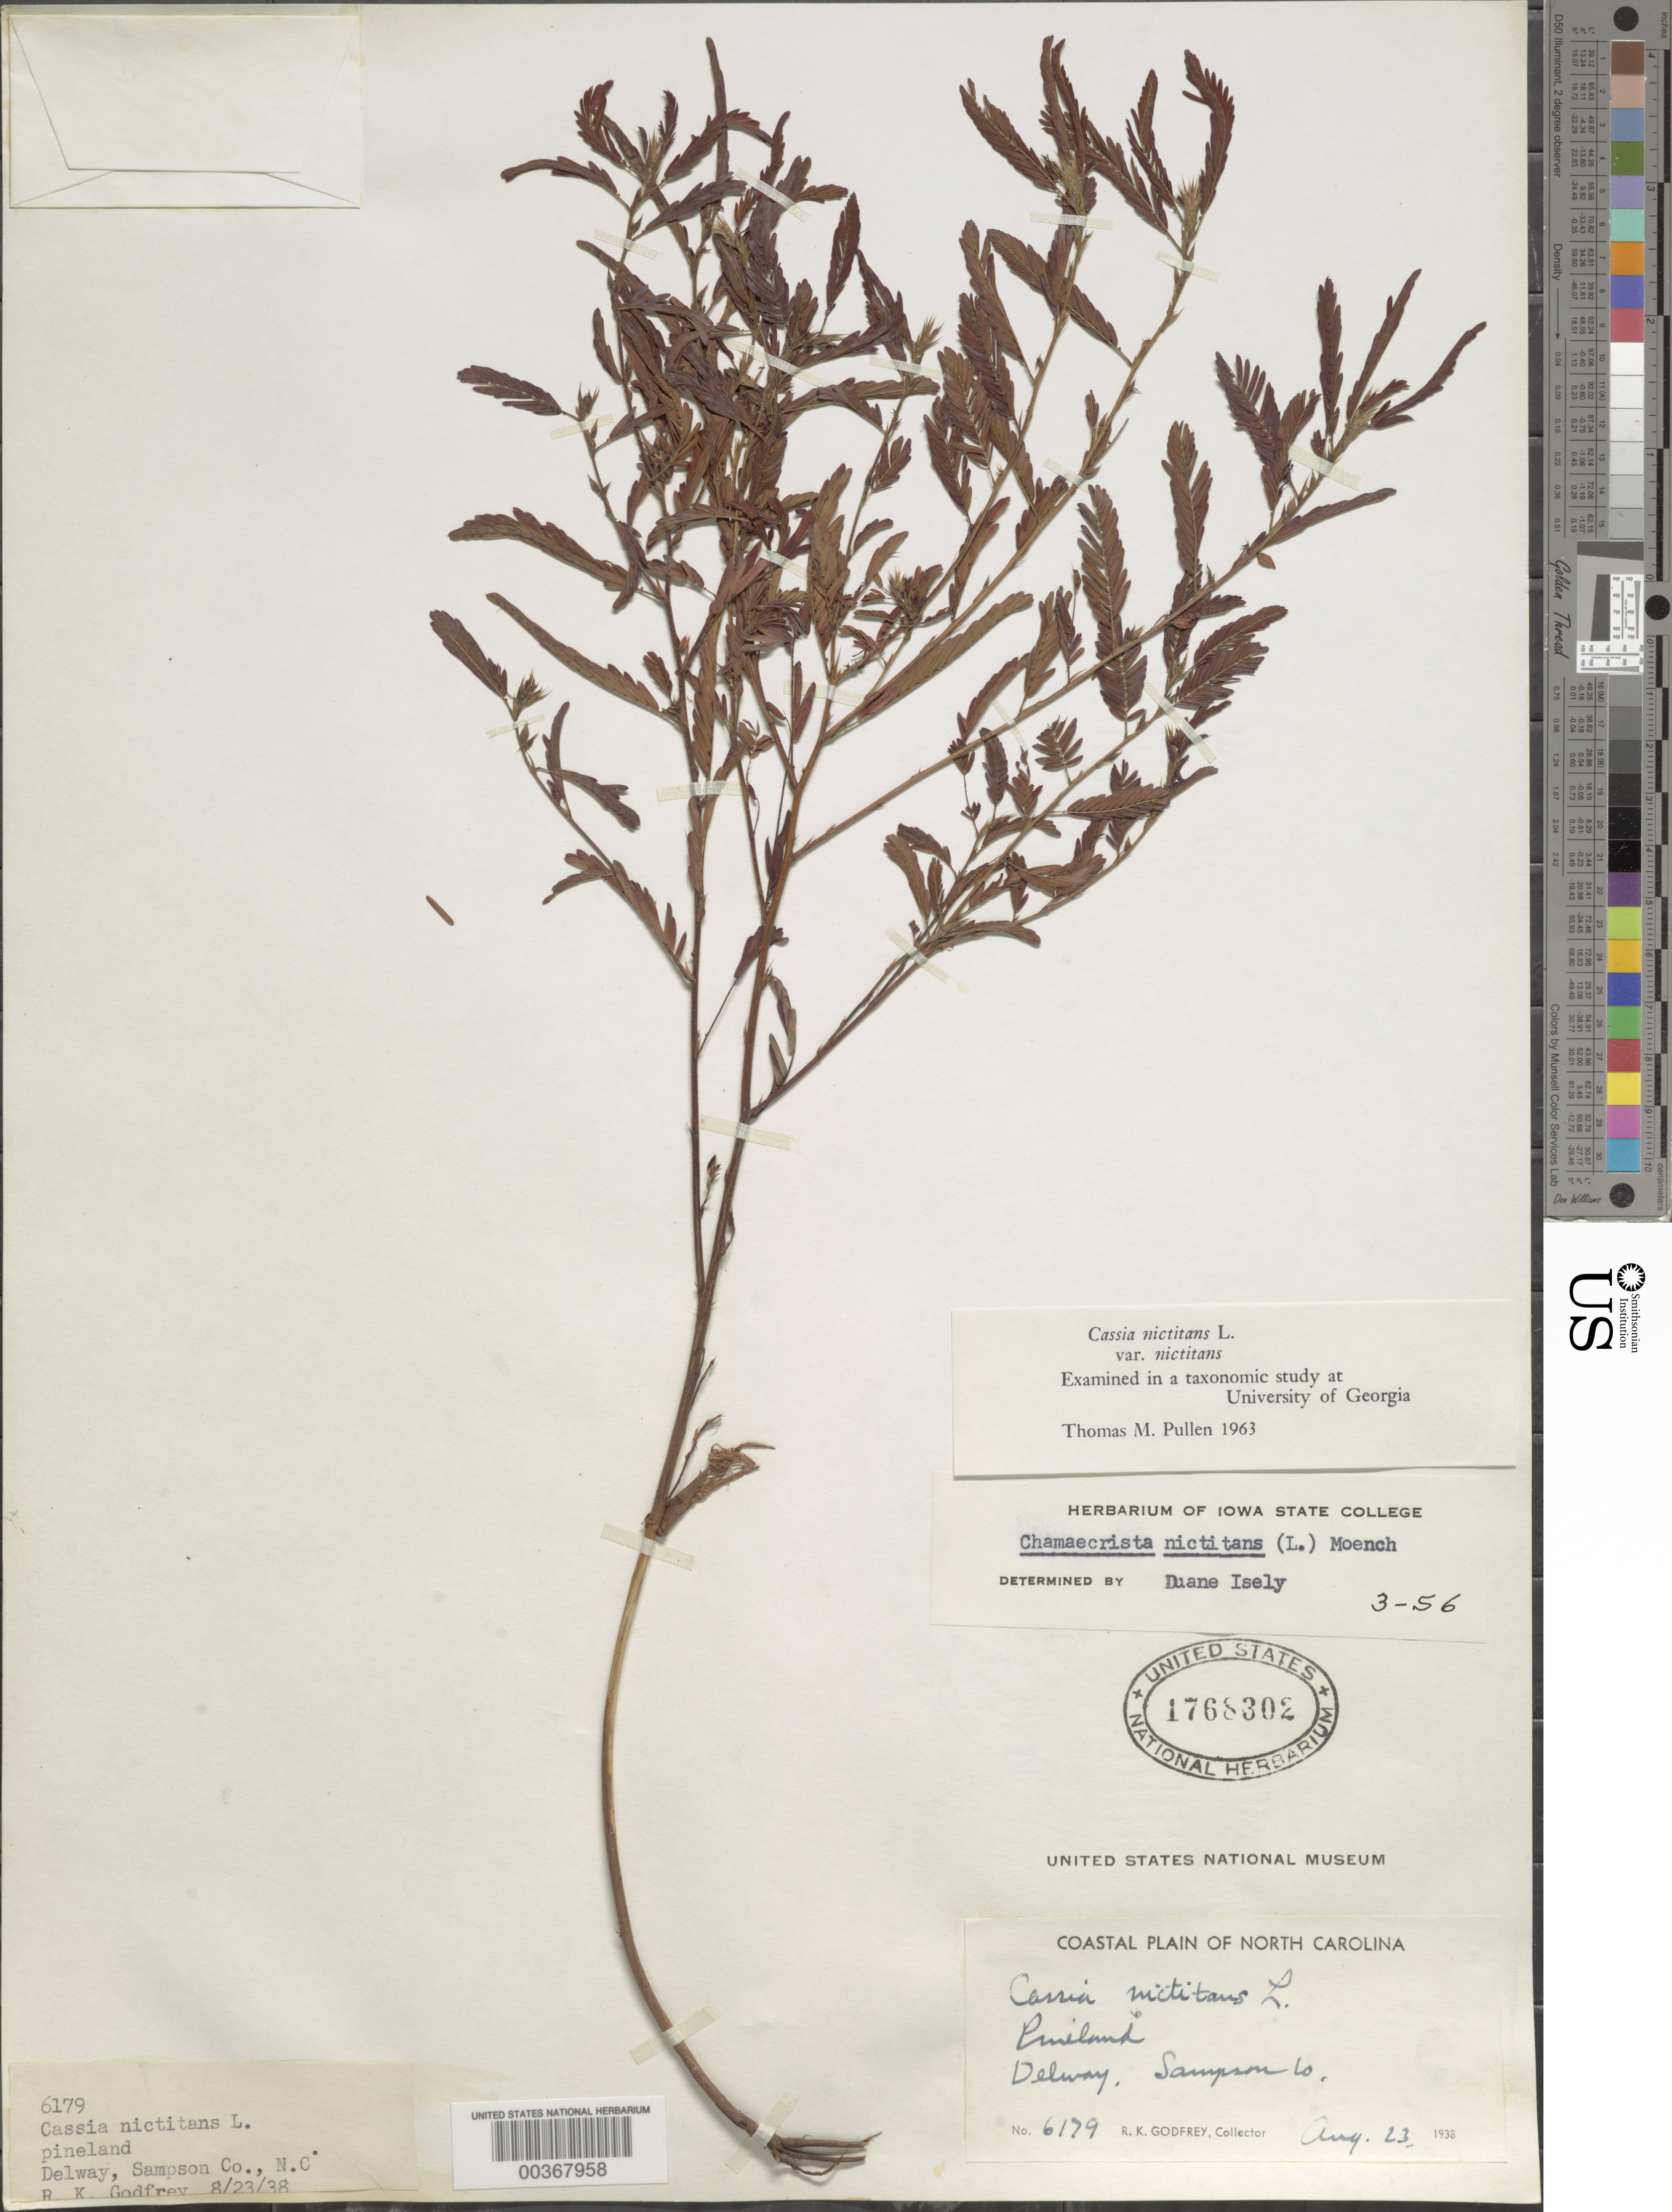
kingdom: Plantae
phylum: Tracheophyta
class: Magnoliopsida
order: Fabales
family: Fabaceae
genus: Chamaecrista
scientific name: Chamaecrista nictitans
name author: (L.) Moench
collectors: R. K. Godfrey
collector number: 6179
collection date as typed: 23 Aug 1938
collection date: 1938-08-23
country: United States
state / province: North Carolina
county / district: Sampson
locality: Delway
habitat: Pineland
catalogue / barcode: US 1768302